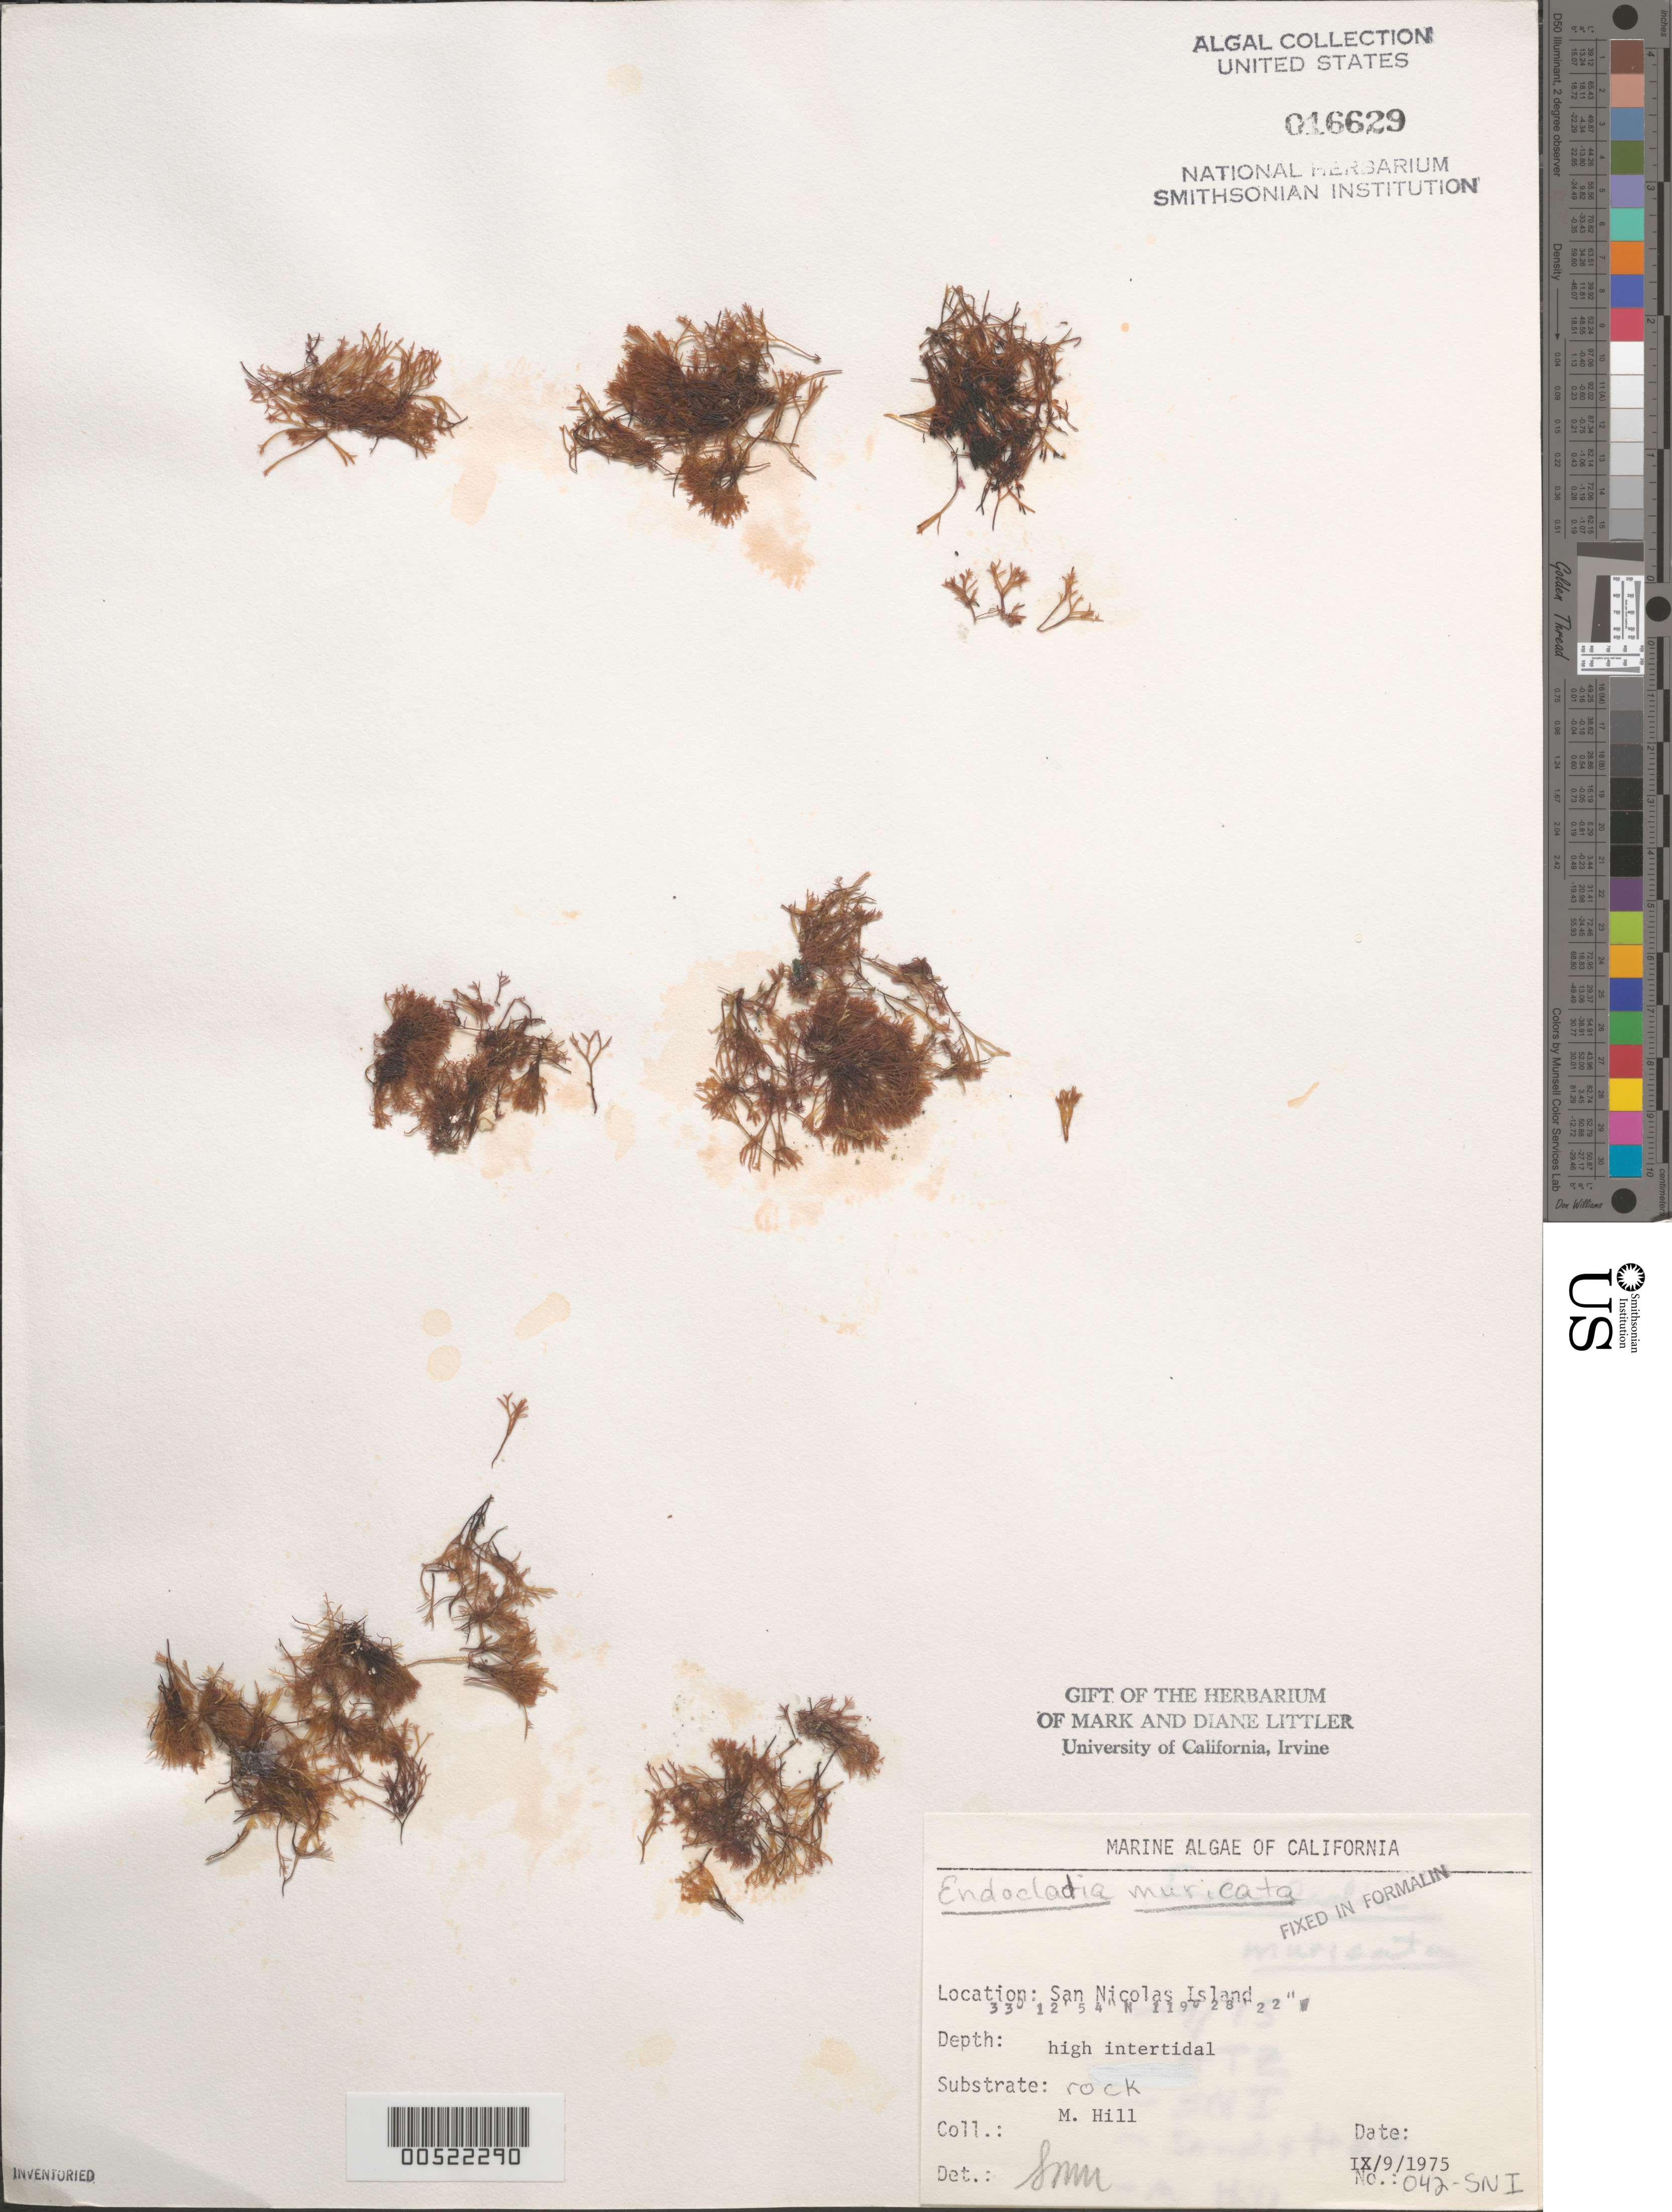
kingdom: Plantae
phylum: Rhodophyta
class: Florideophyceae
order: Gigartinales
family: Endocladiaceae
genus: Endocladia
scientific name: Endocladia muricata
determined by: Murray, S. N.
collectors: M. Hill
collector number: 042-sni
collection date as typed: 09 Sep 1975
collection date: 1975-09-09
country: United States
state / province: California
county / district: Ventura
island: San Nicolas Island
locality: Dutch Harbor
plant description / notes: BLM-SOCALBIGHT Rocky Intertidal Survey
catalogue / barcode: US 16629